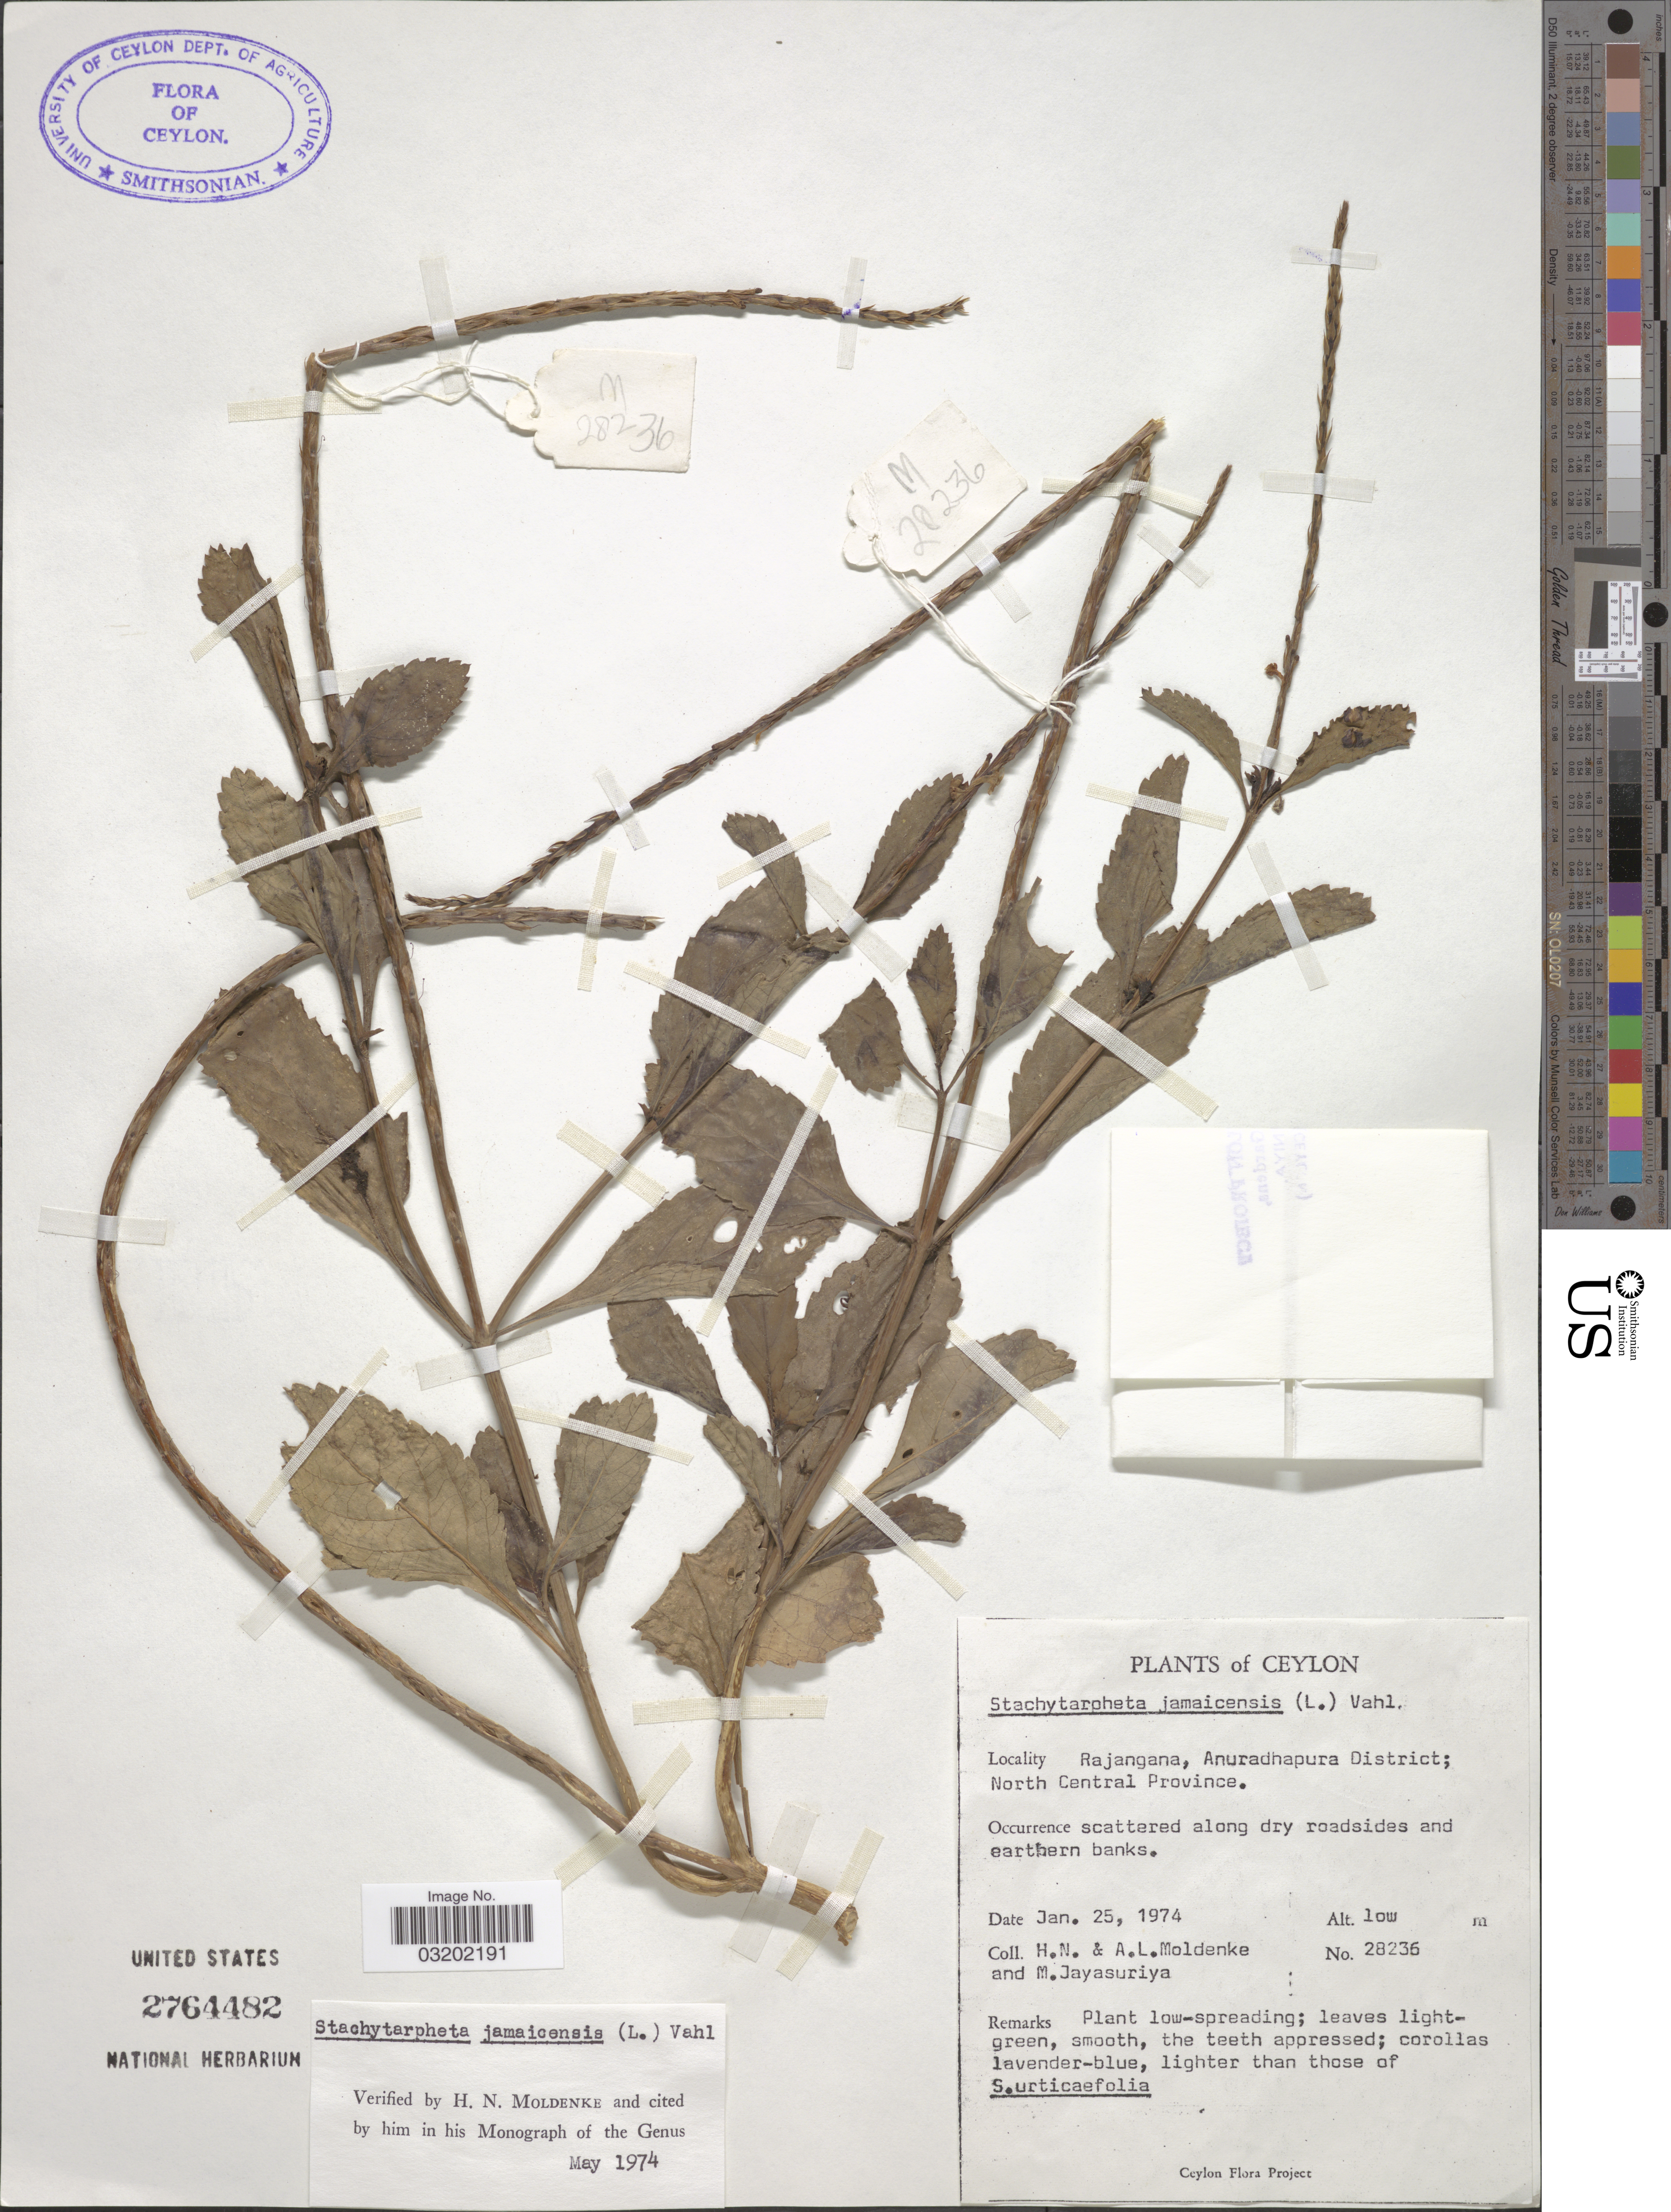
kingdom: Plantae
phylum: Tracheophyta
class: Magnoliopsida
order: Lamiales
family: Verbenaceae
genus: Stachytarpheta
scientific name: Stachytarpheta jamaicensis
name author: (L.) Vahl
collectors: H. N. Moldenke, A. L. Moldenke & M. Jayasuriya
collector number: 28236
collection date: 1974-01-25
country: Sri Lanka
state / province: North Central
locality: Ceylon. Rajangana, Anuradhapura District.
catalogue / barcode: US 2764482